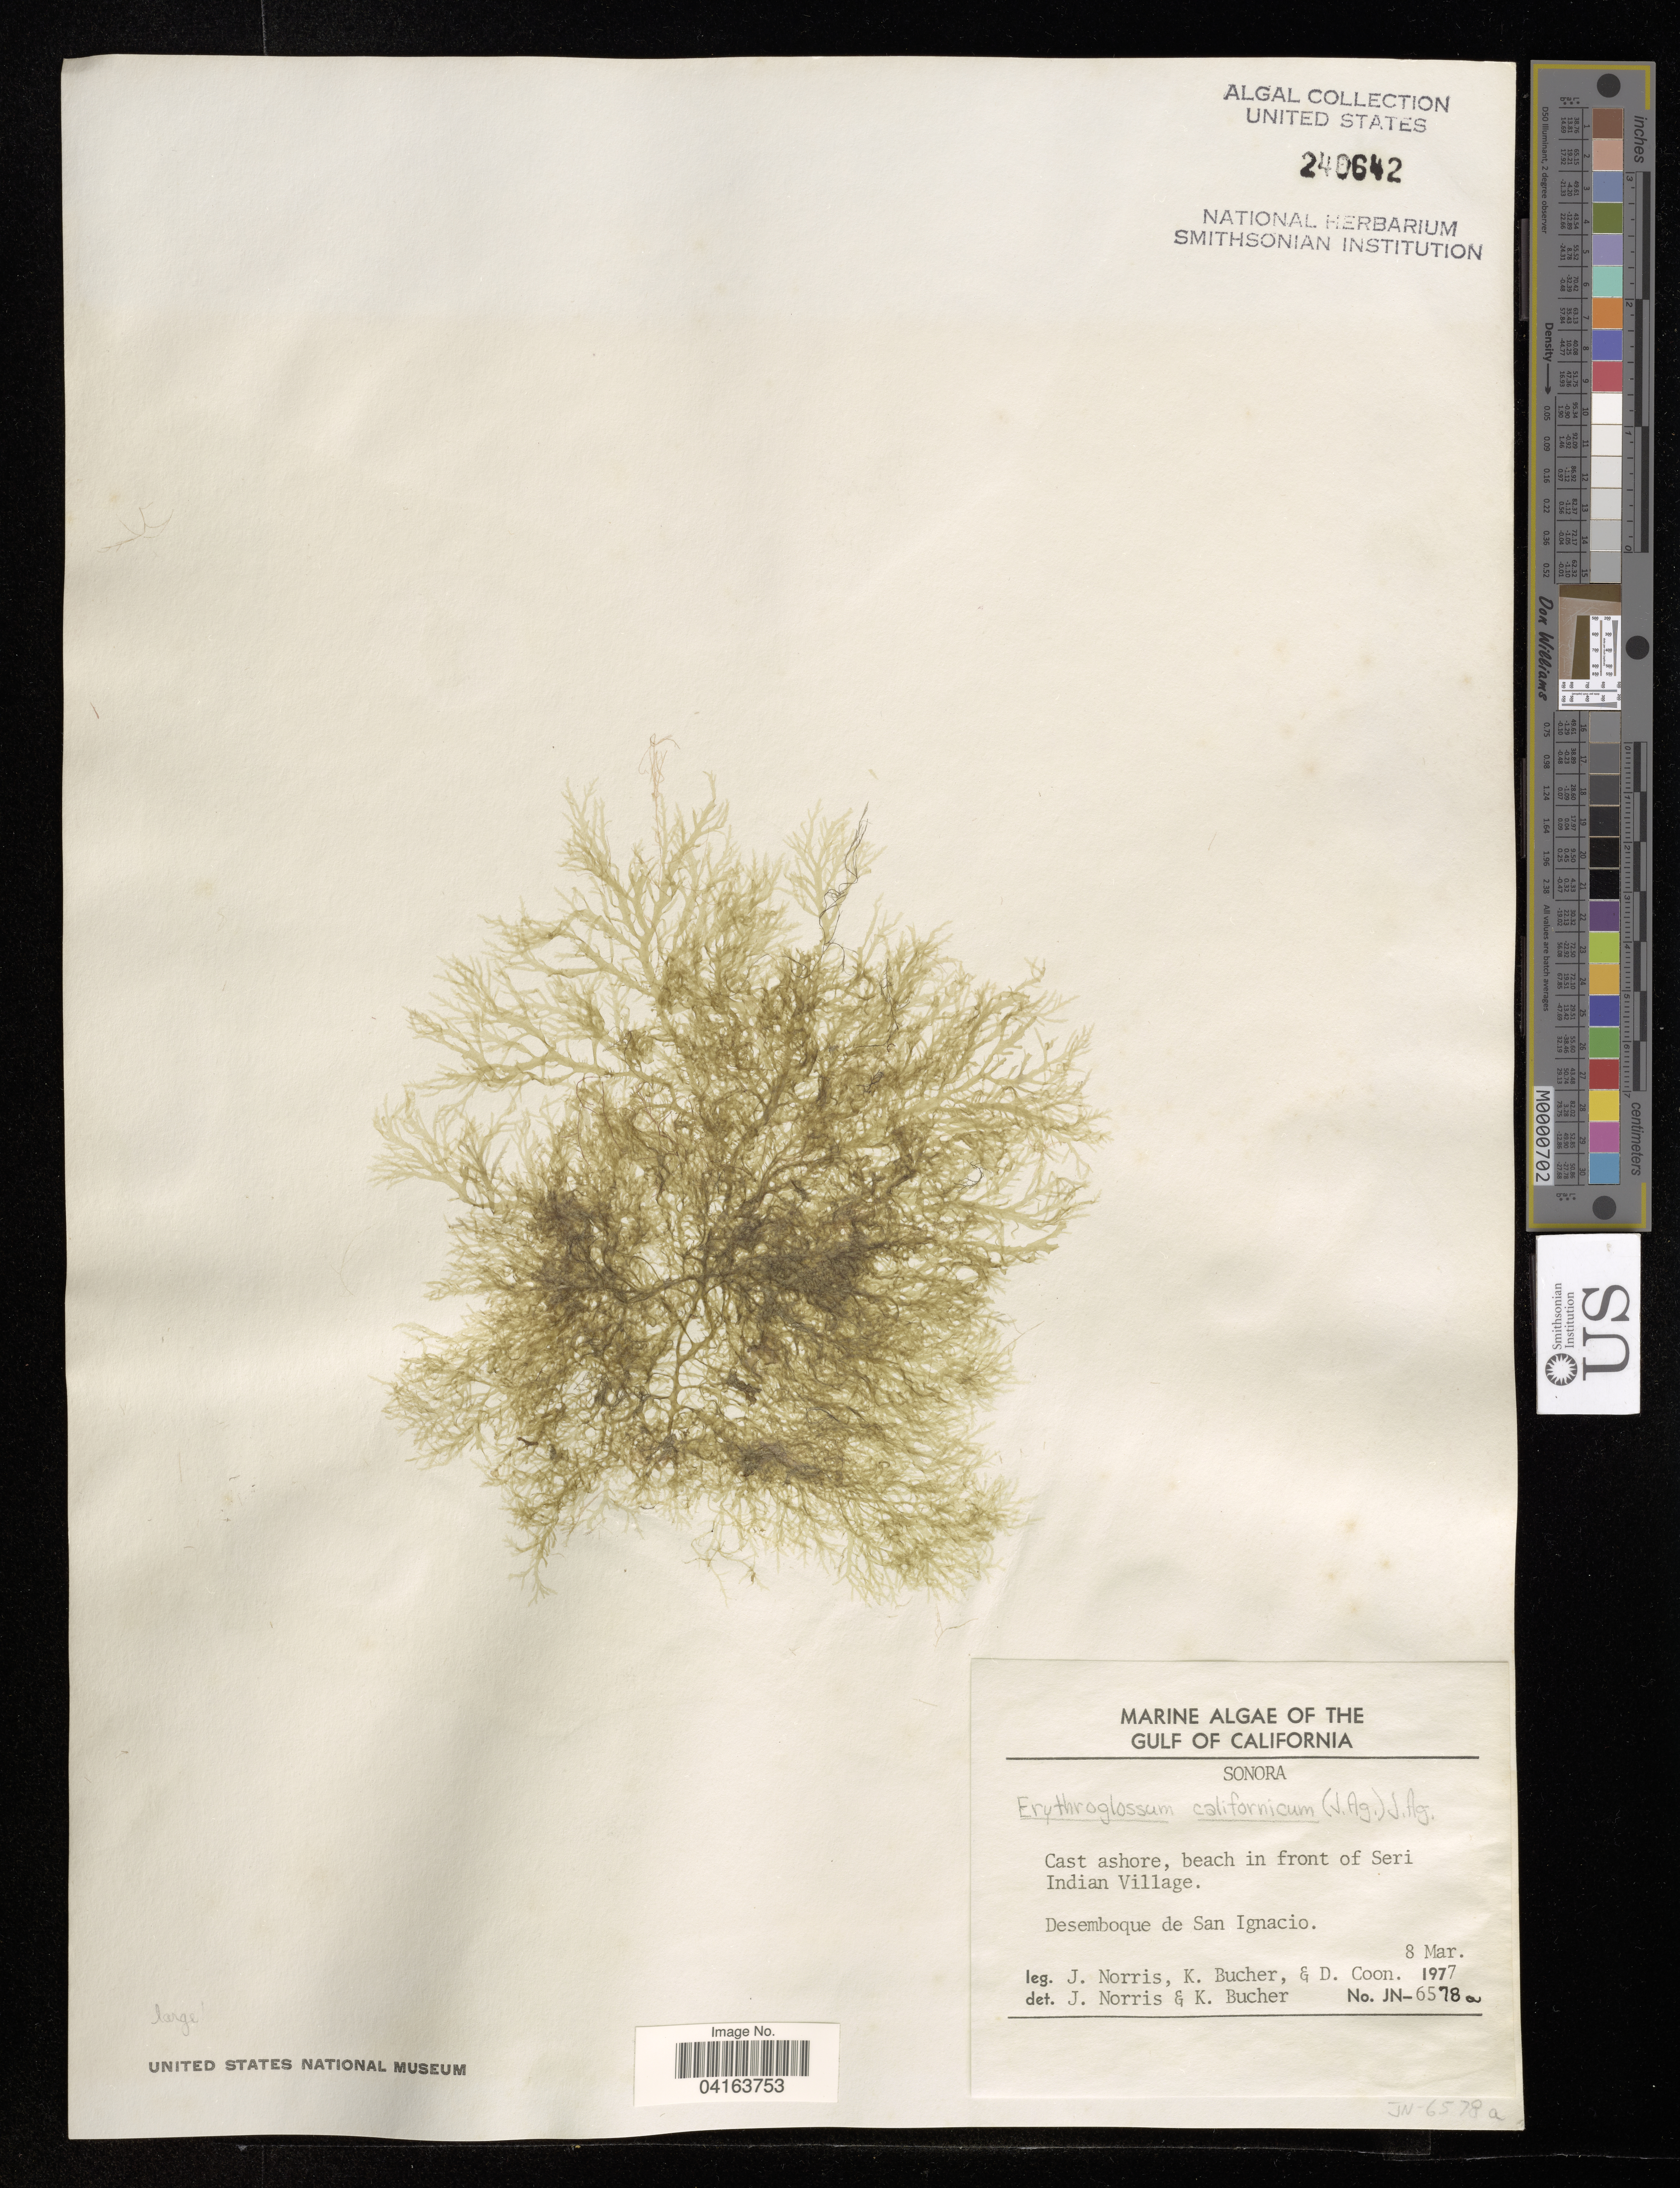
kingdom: Plantae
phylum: Rhodophyta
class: Florideophyceae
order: Ceramiales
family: Delesseriaceae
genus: Erythroglossum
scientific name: Erythroglossum californicum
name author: (J. Agardh) J. Agardh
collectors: J. Norris, K. Bucher & D. Coon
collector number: JN-6578a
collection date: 1977-03-08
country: Mexico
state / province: Sonora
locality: The Gulf of California. Cast ashore, beach in front of Seri Indian Village. Desemboque de San Ignacio.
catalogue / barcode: US 240642